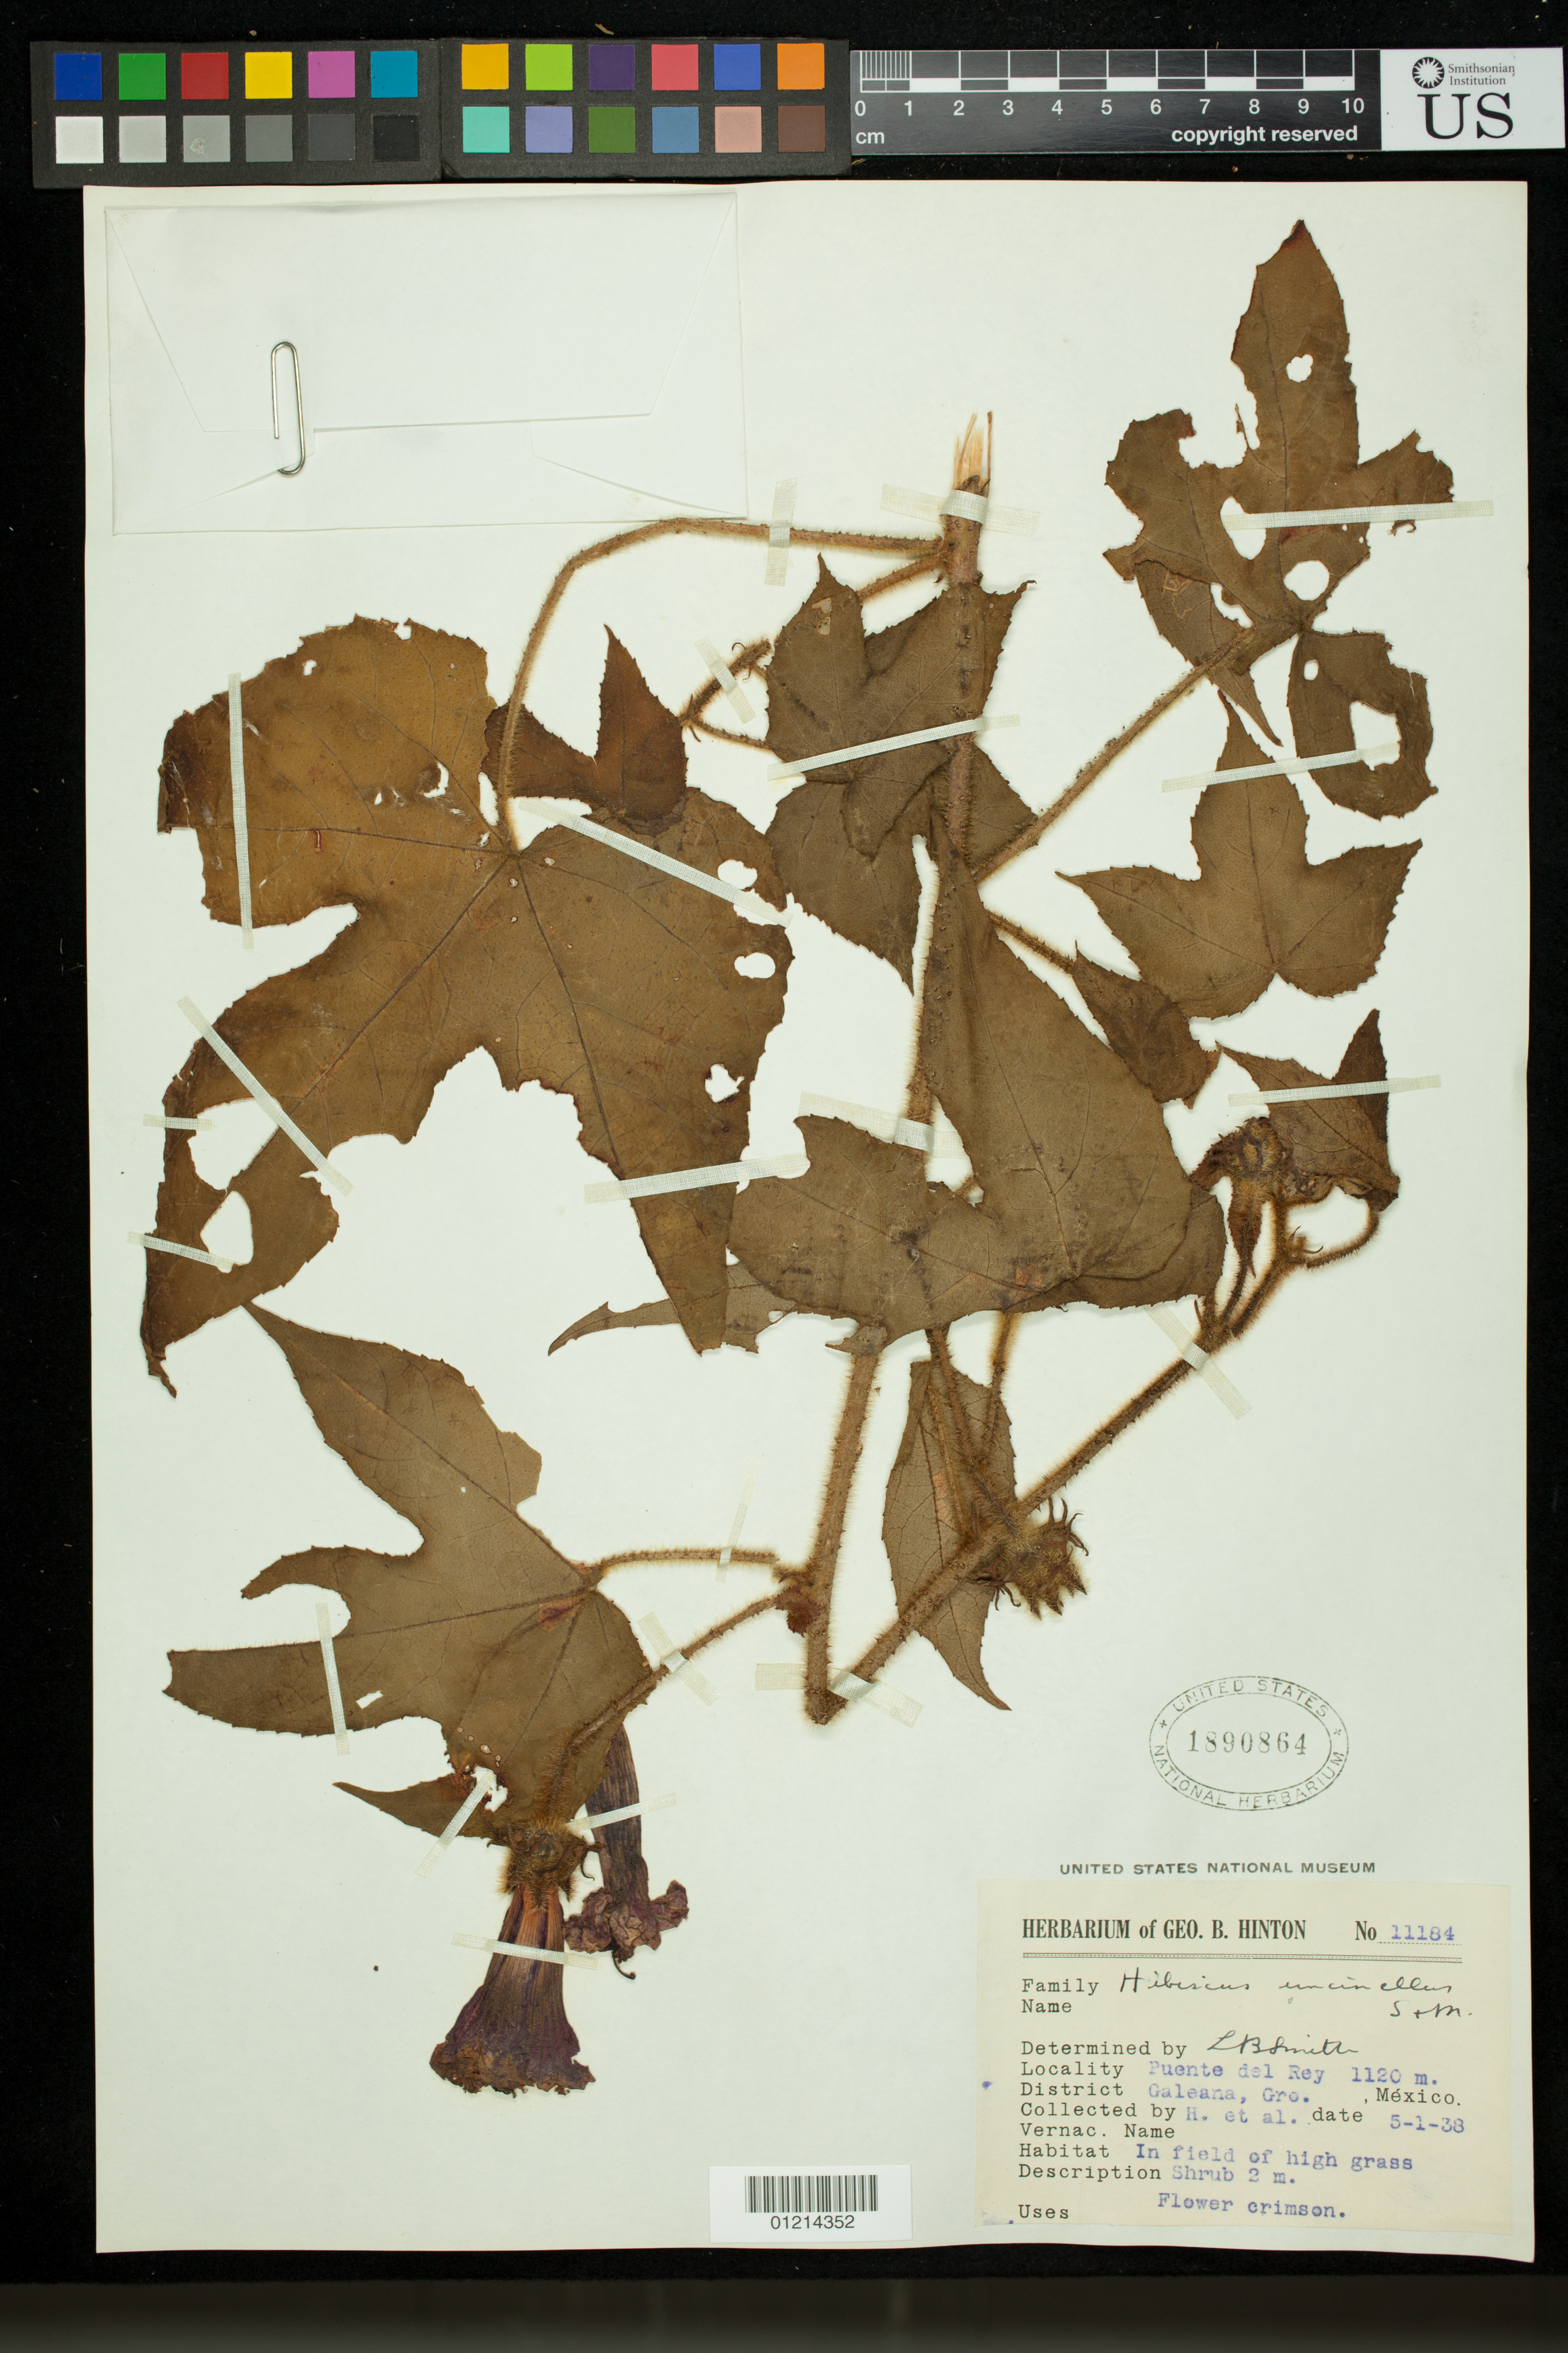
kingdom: Plantae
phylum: Tracheophyta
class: Magnoliopsida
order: Malvales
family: Malvaceae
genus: Sabdariffa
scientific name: Sabdariffa uncinella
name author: (DC.) M.M. Hanes & R.L. Barrett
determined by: Dorr, Laurence J., Curator (BOT), Smithsonian Institution - National Museum of Natural History (UNITED STATES)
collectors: G. B. Hinton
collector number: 11184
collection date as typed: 01 May 1938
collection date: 1938-05-01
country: Mexico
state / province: Guerrero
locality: Puente del Rey, Galeana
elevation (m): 1120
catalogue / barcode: US 1890864